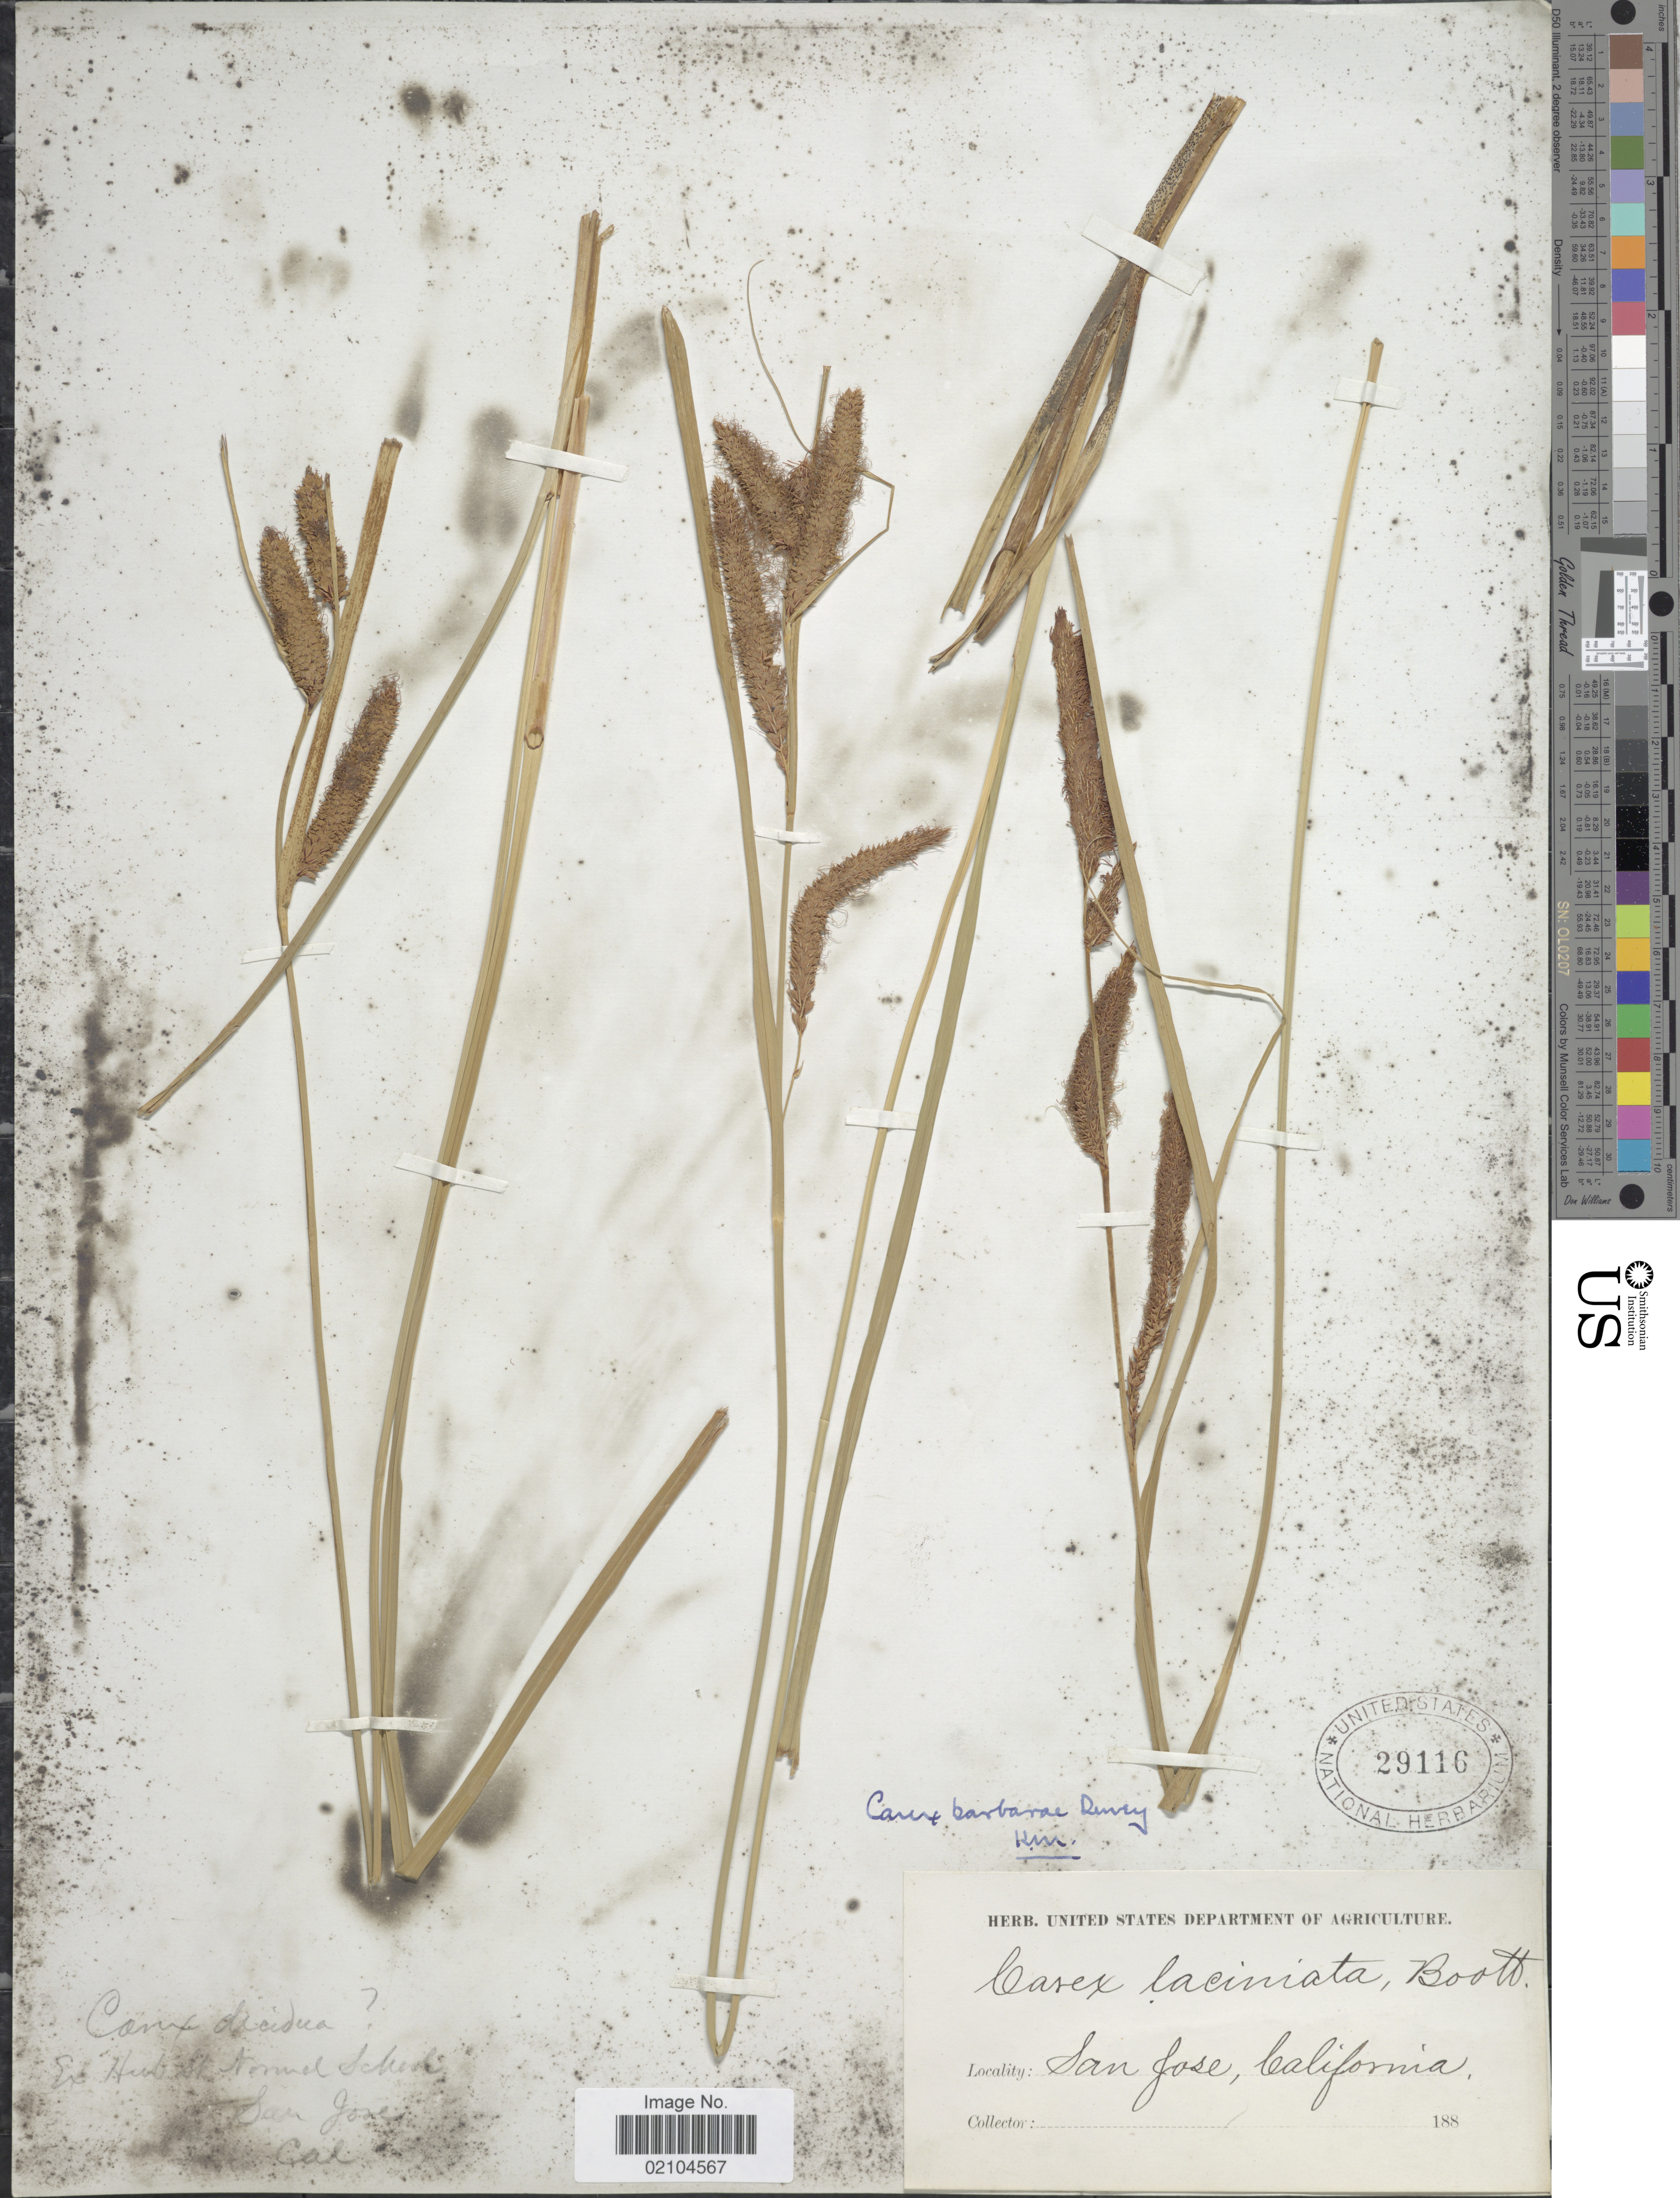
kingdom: Plantae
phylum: Tracheophyta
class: Liliopsida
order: Poales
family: Cyperaceae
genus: Carex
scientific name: Carex barbarae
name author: Dewey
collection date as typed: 188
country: United States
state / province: California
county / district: Santa Clara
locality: San Jose, California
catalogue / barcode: US 29116